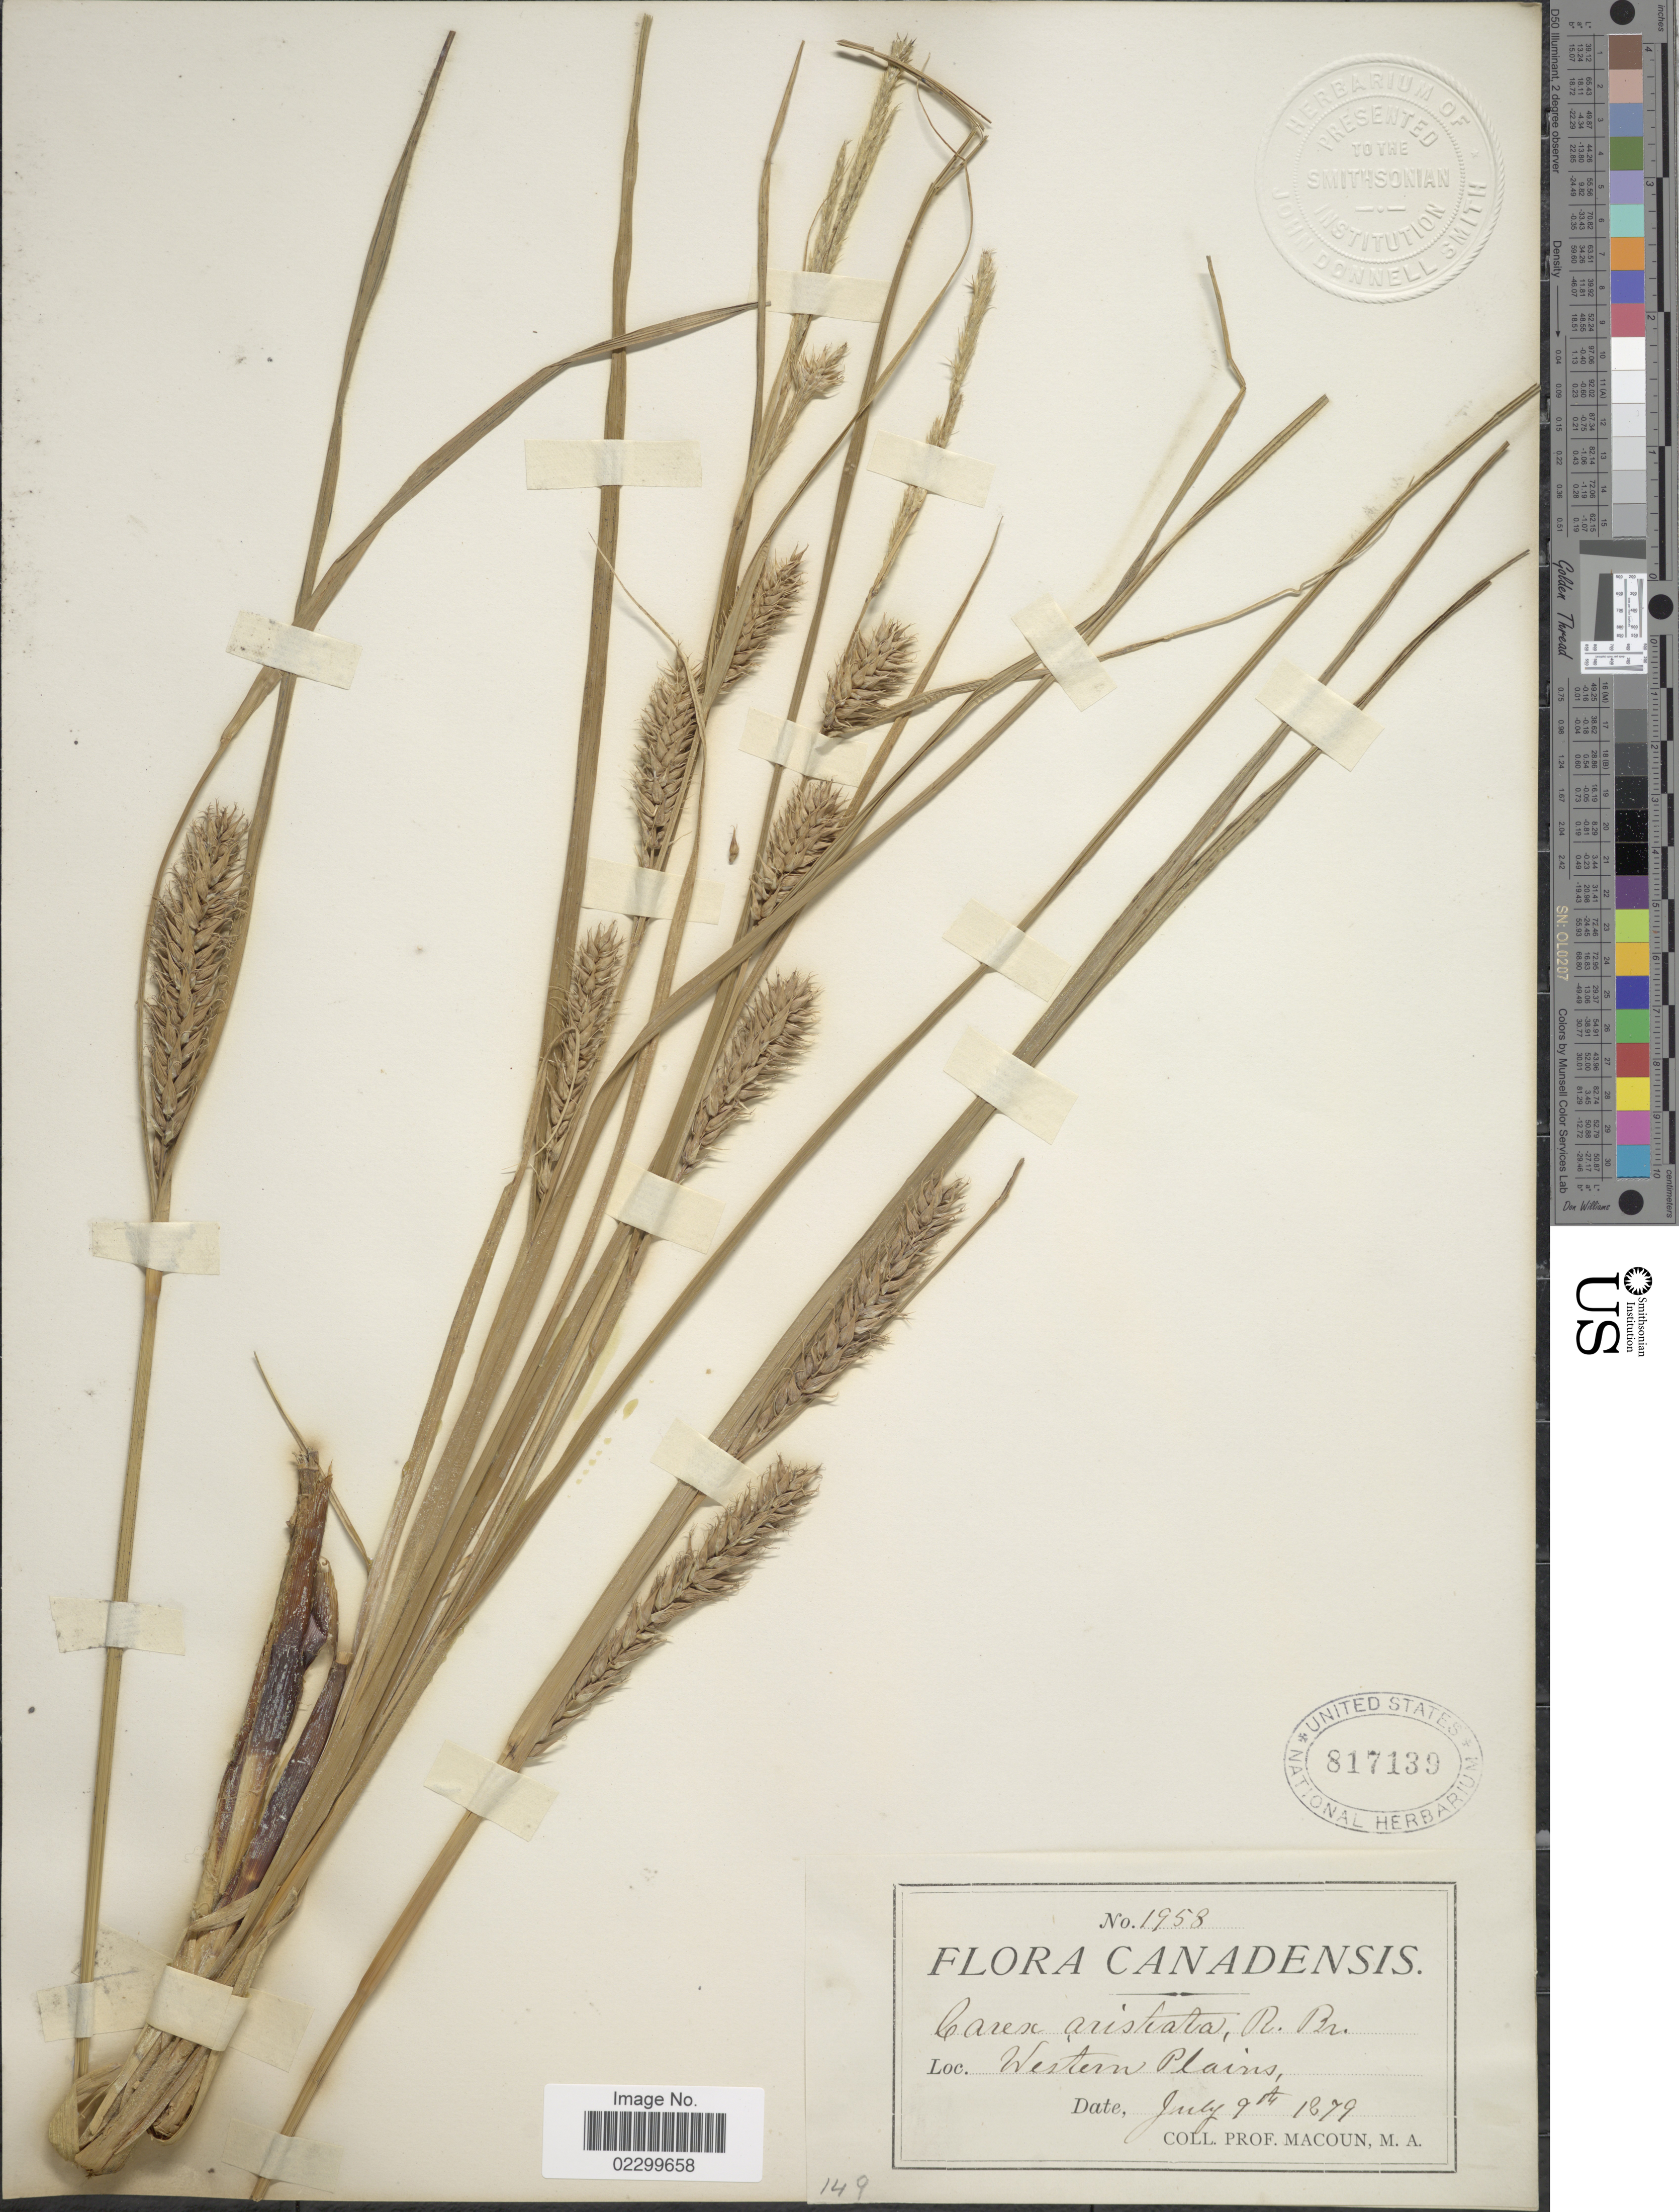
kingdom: Plantae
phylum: Tracheophyta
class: Liliopsida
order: Poales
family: Cyperaceae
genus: Carex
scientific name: Carex atherodes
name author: Spreng.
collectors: M. Macoun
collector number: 1958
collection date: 1879-07-09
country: Canada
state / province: Saskatchewan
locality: Western Plains.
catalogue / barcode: US 817139